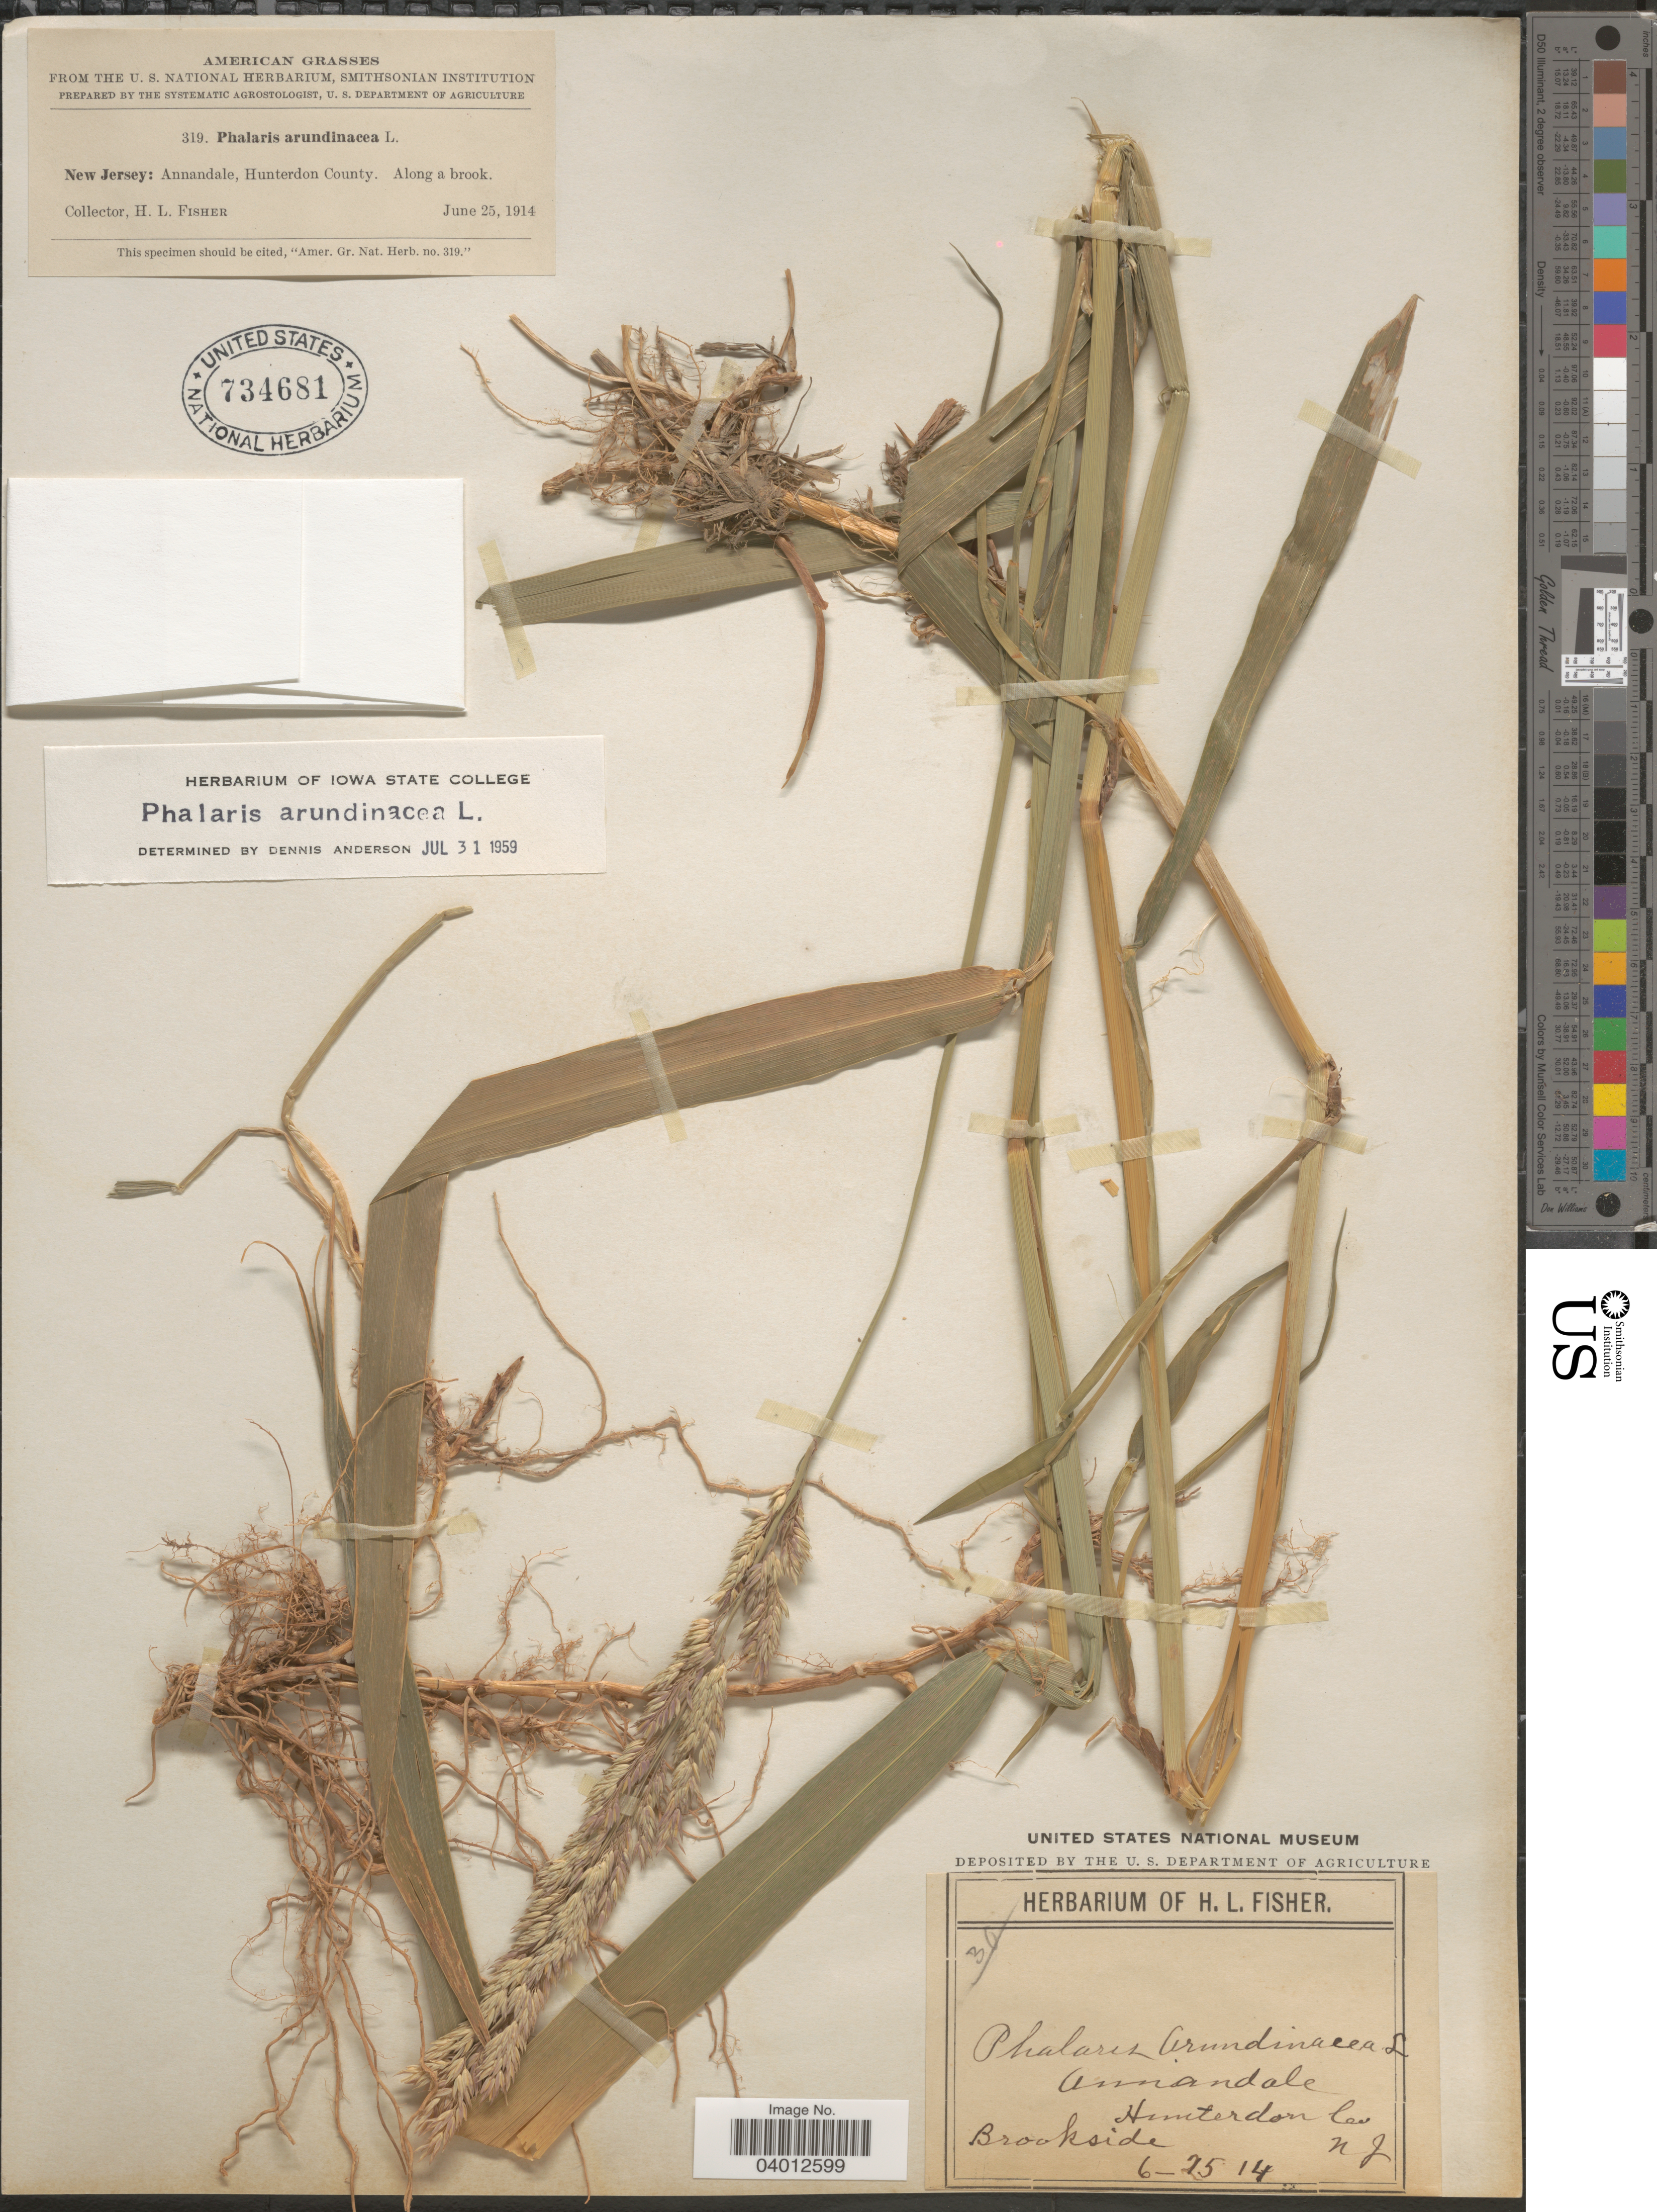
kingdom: Plantae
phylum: Tracheophyta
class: Liliopsida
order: Poales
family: Poaceae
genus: Phalaris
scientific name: Phalaris arundinacea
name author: L.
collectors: H. L. Fisher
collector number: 319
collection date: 1914-06-25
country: United States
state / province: New Jersey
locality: American. Annandale, Hunterdon County. Brookside.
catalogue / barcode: US 734681